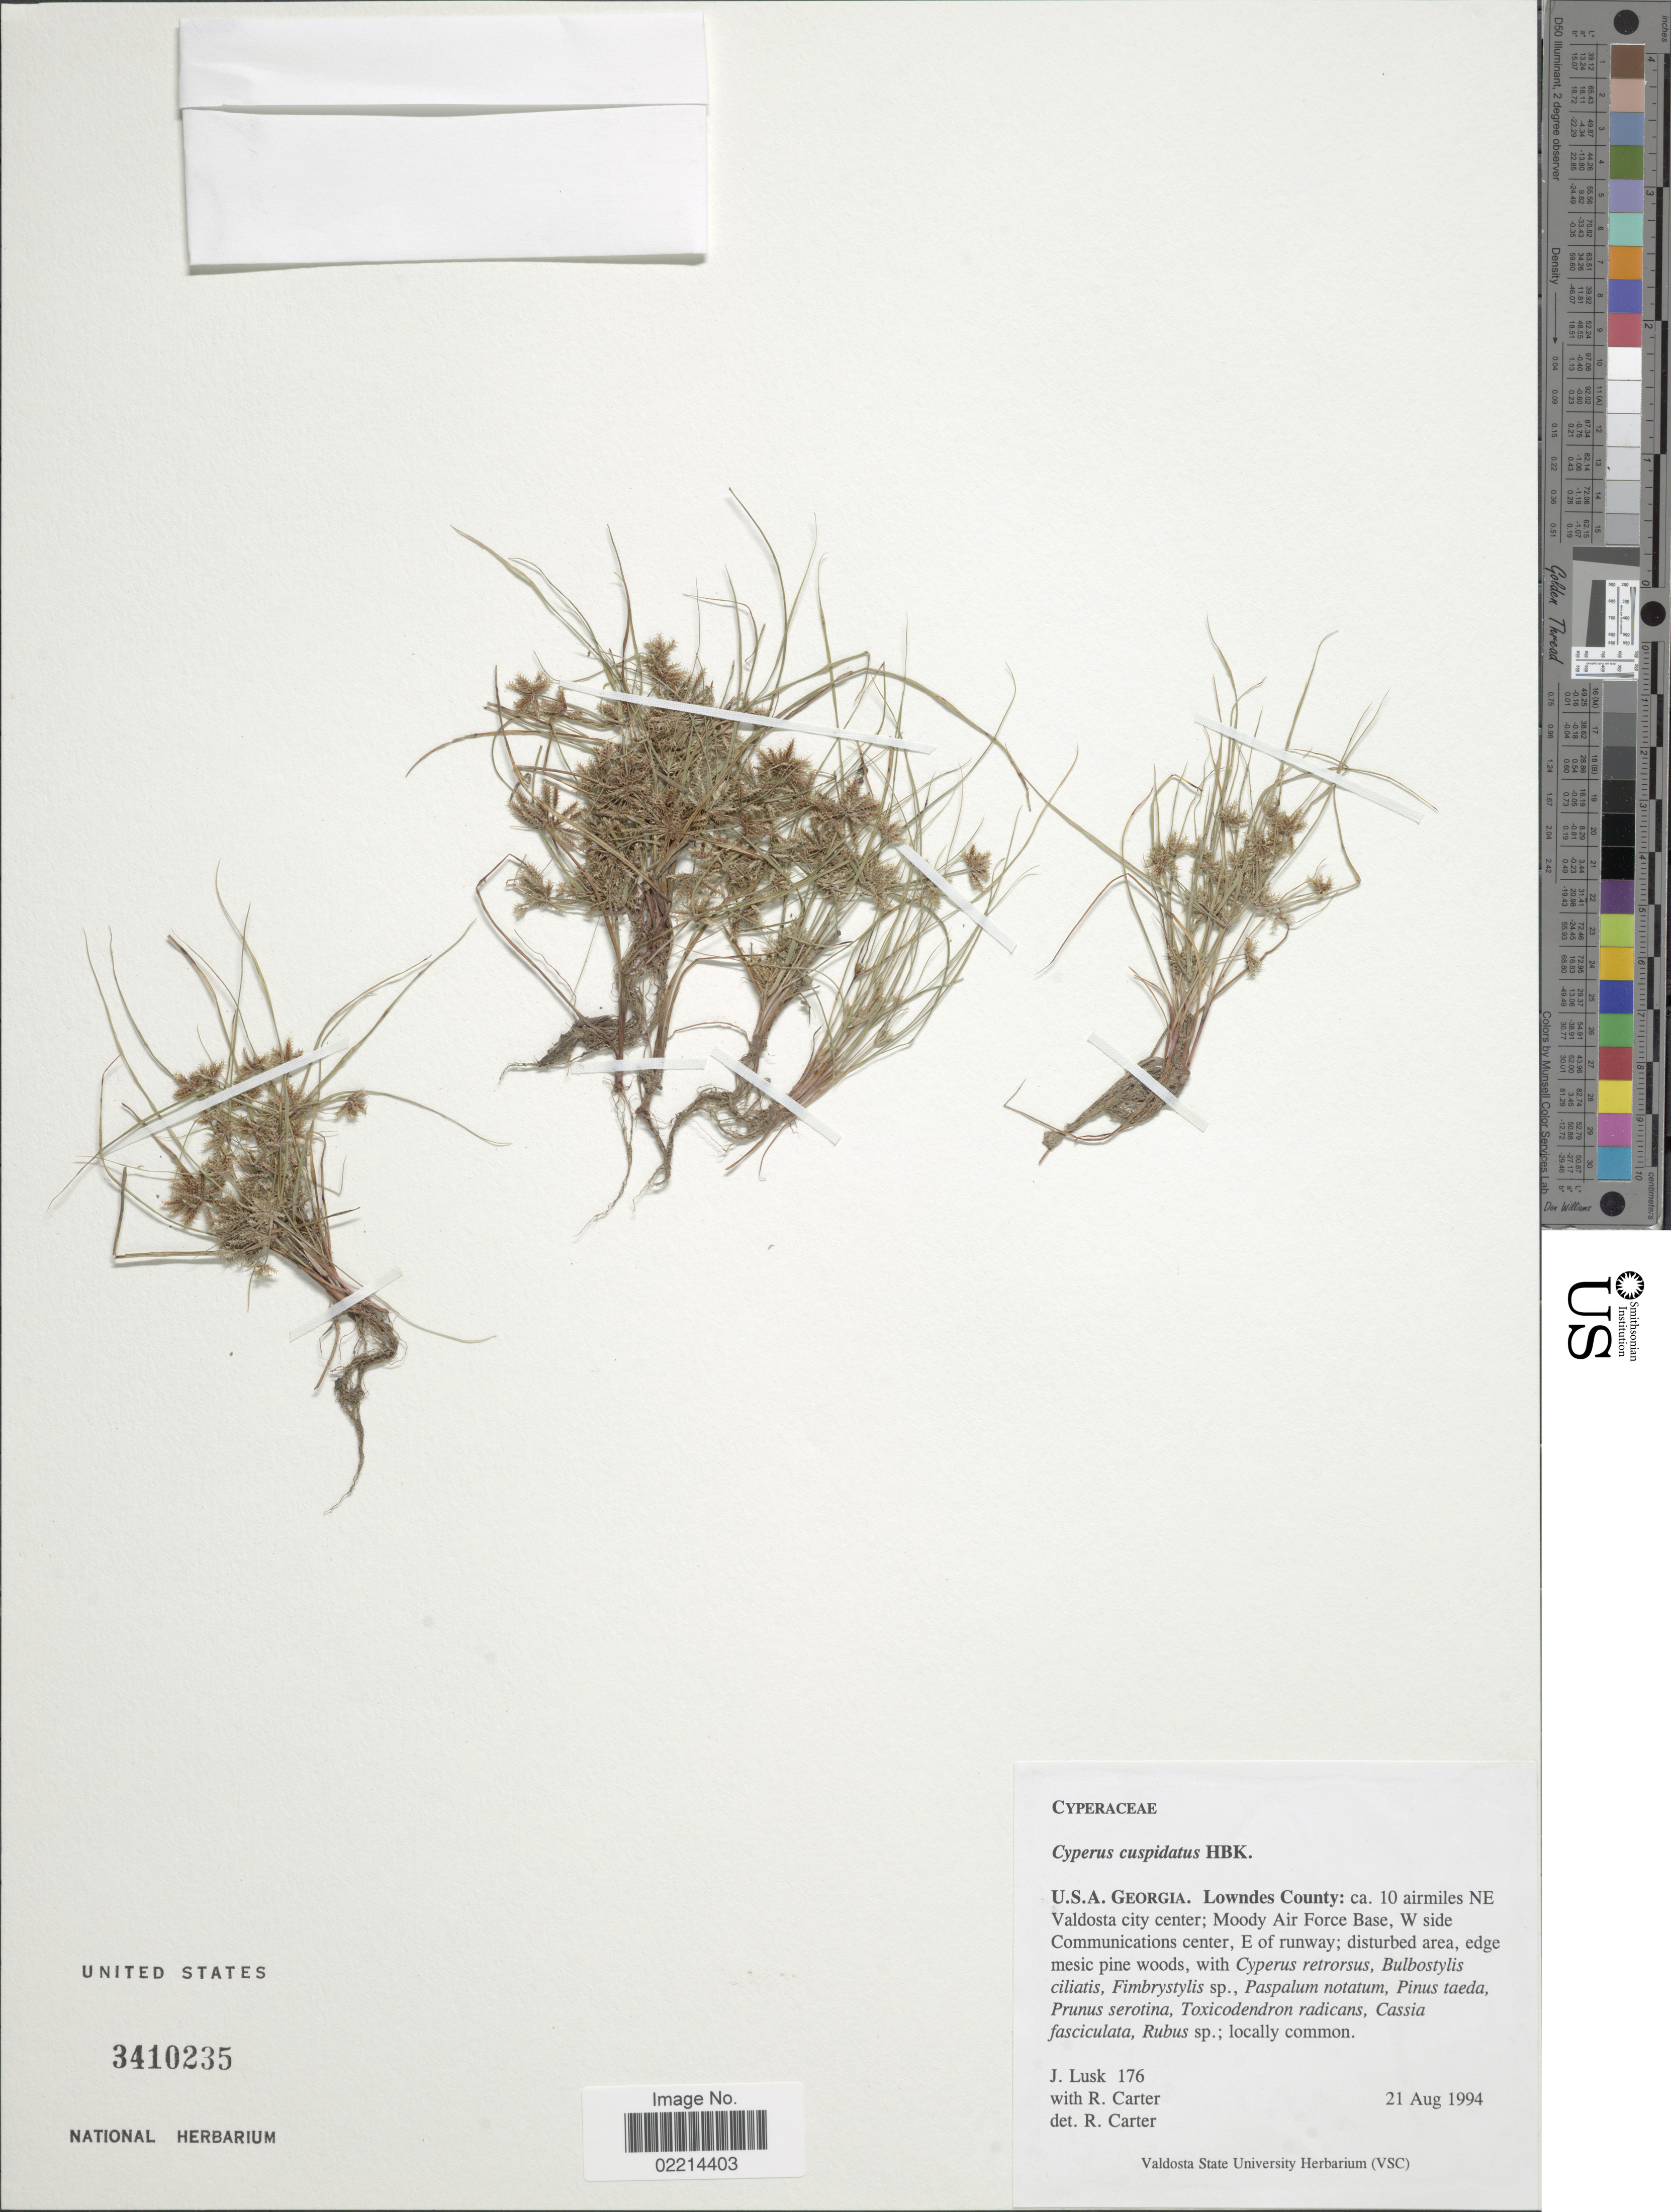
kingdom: Plantae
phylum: Tracheophyta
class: Liliopsida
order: Poales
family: Cyperaceae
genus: Cyperus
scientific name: Cyperus cuspidatus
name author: Kunth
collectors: J. Lusk & R. Carter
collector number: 176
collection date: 1994-08-21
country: United States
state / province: Georgia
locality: Lowndes County: ca. 10 airmiles NE Valdosta city center; Moody Air Force Base, W side Communications center, E of runway.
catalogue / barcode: US 3410235